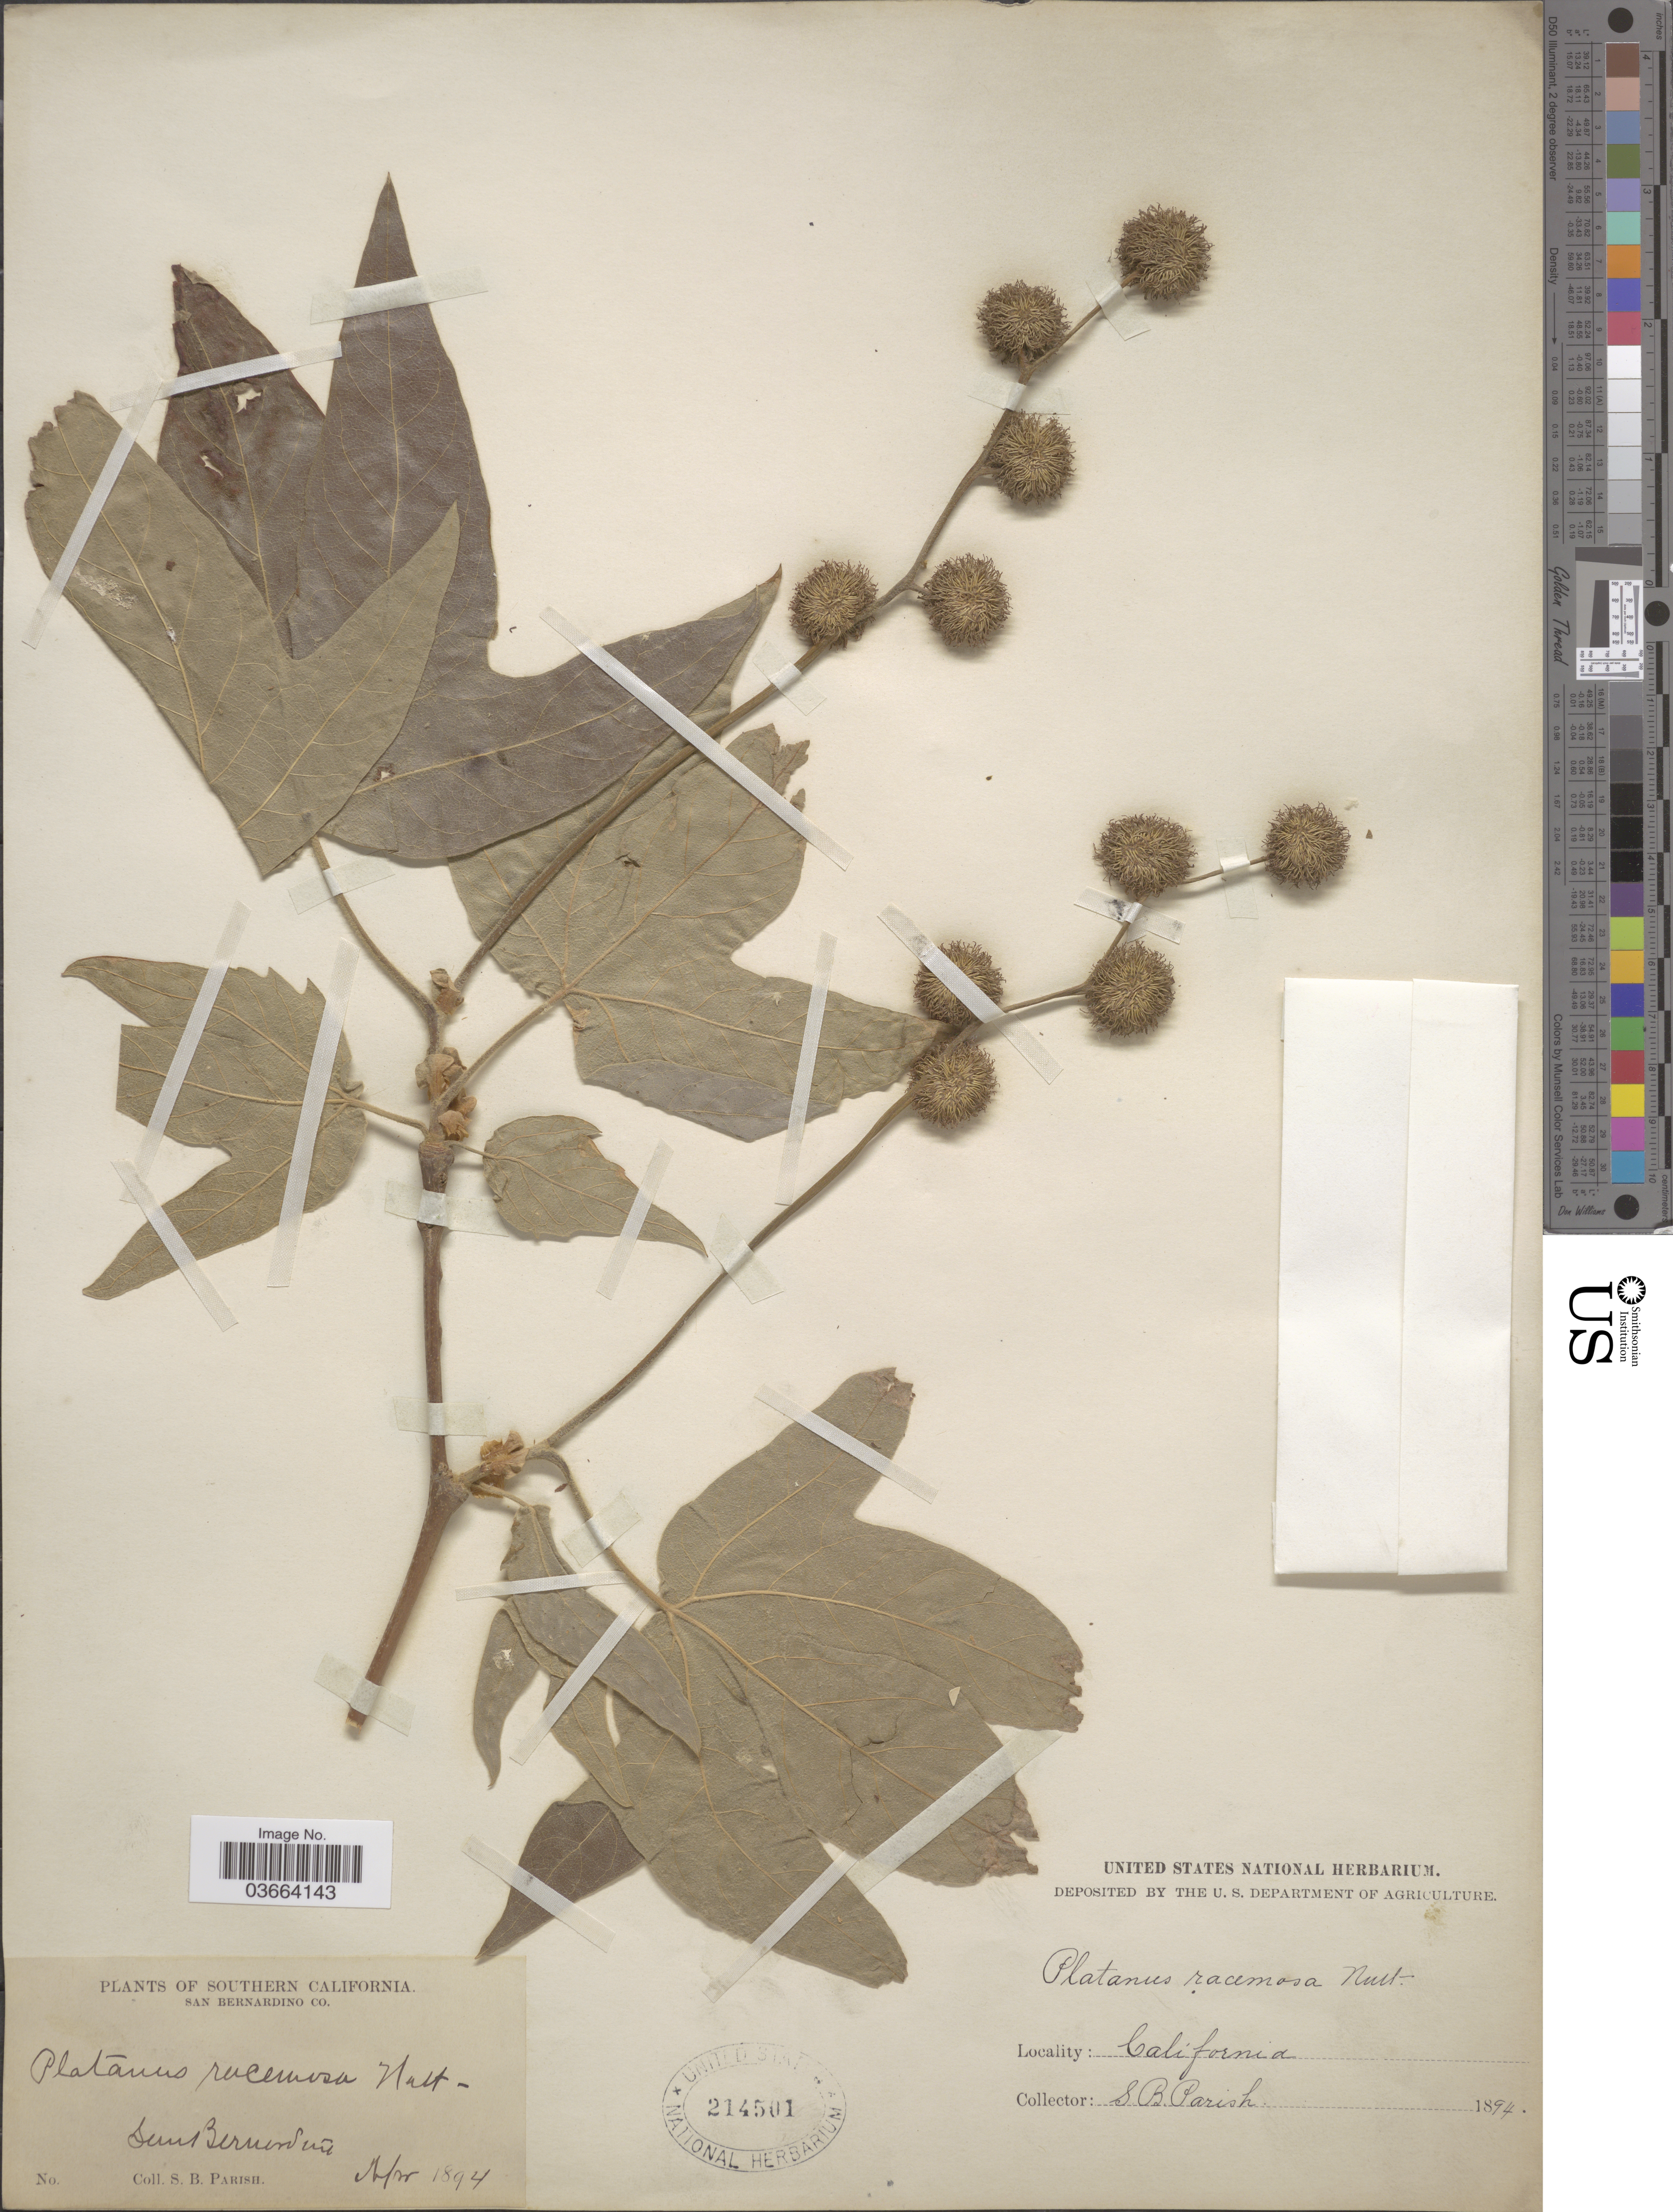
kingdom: Plantae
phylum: Tracheophyta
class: Magnoliopsida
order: Proteales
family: Platanaceae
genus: Platanus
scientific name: Platanus racemosa var. racemosa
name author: Nutt.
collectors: S. B. Parish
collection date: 1894-04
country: United States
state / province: California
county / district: San Bernardino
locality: Southern California. San Bernardino Co. San Bernardino.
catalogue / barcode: US 214501